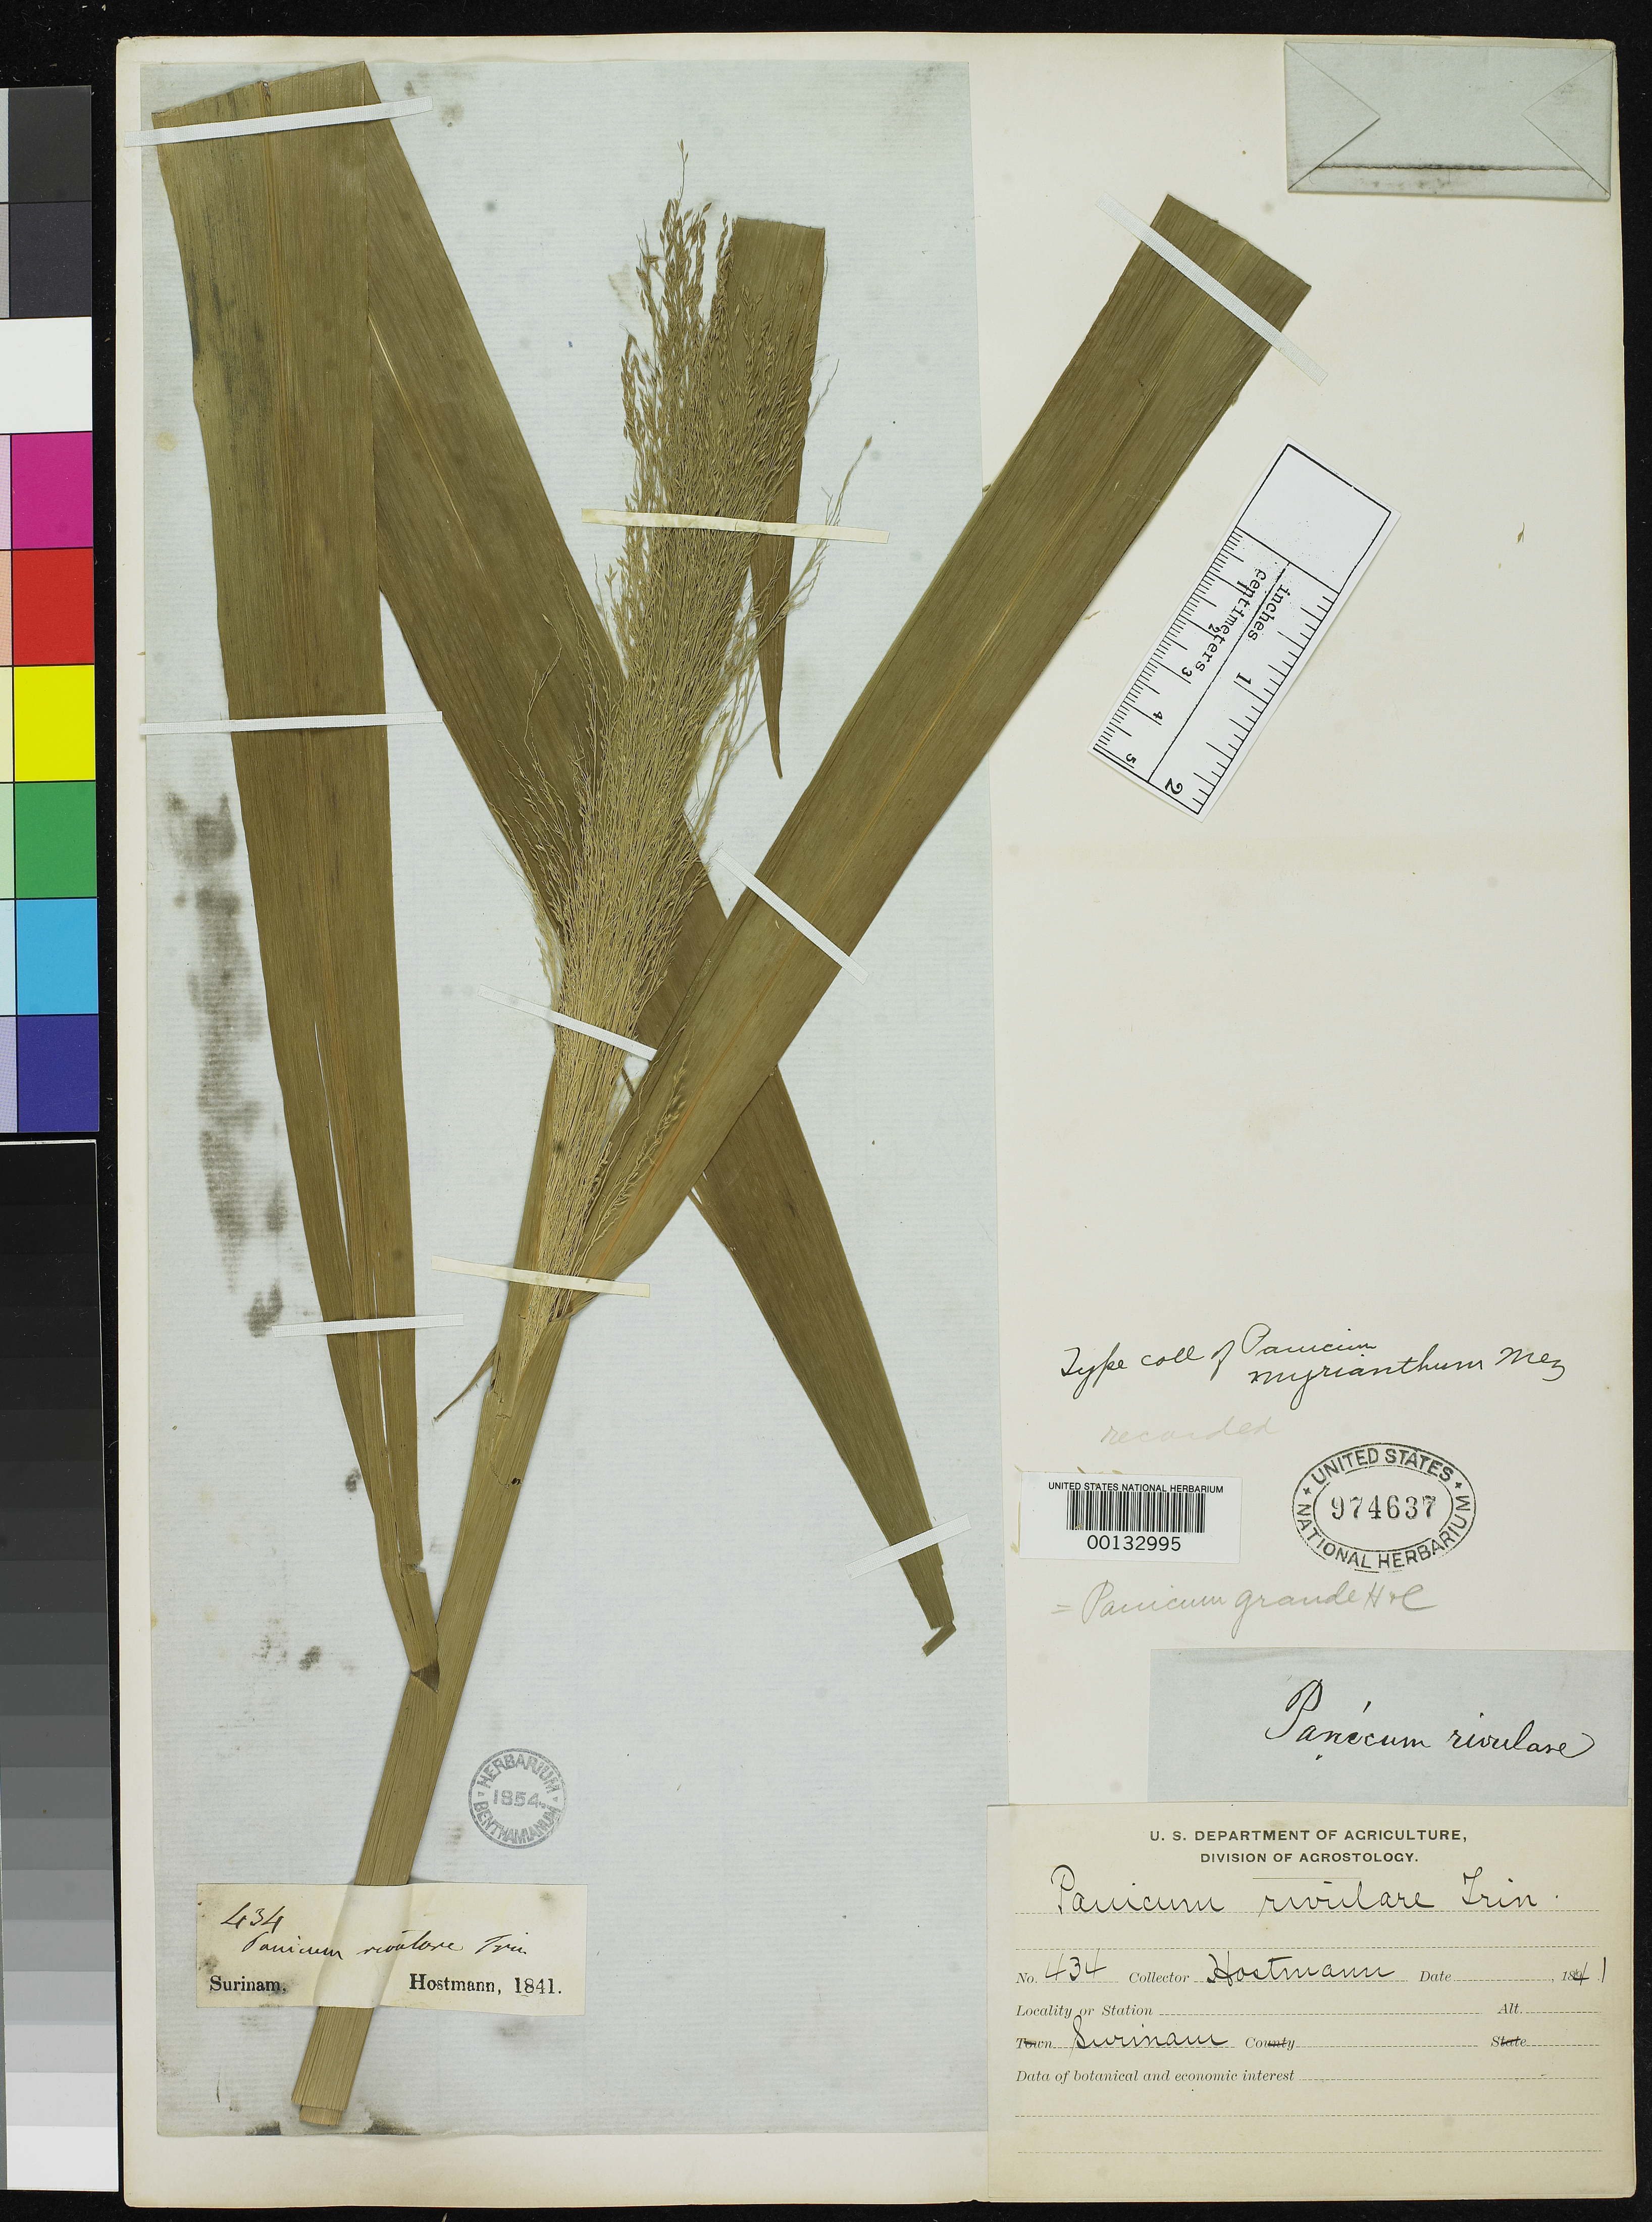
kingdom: Plantae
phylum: Tracheophyta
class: Liliopsida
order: Poales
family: Poaceae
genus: Panicum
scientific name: Panicum myrianthum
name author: Mez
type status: Holotype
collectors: F. Hostmann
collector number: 434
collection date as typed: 1841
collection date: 1841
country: Suriname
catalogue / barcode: US 974637